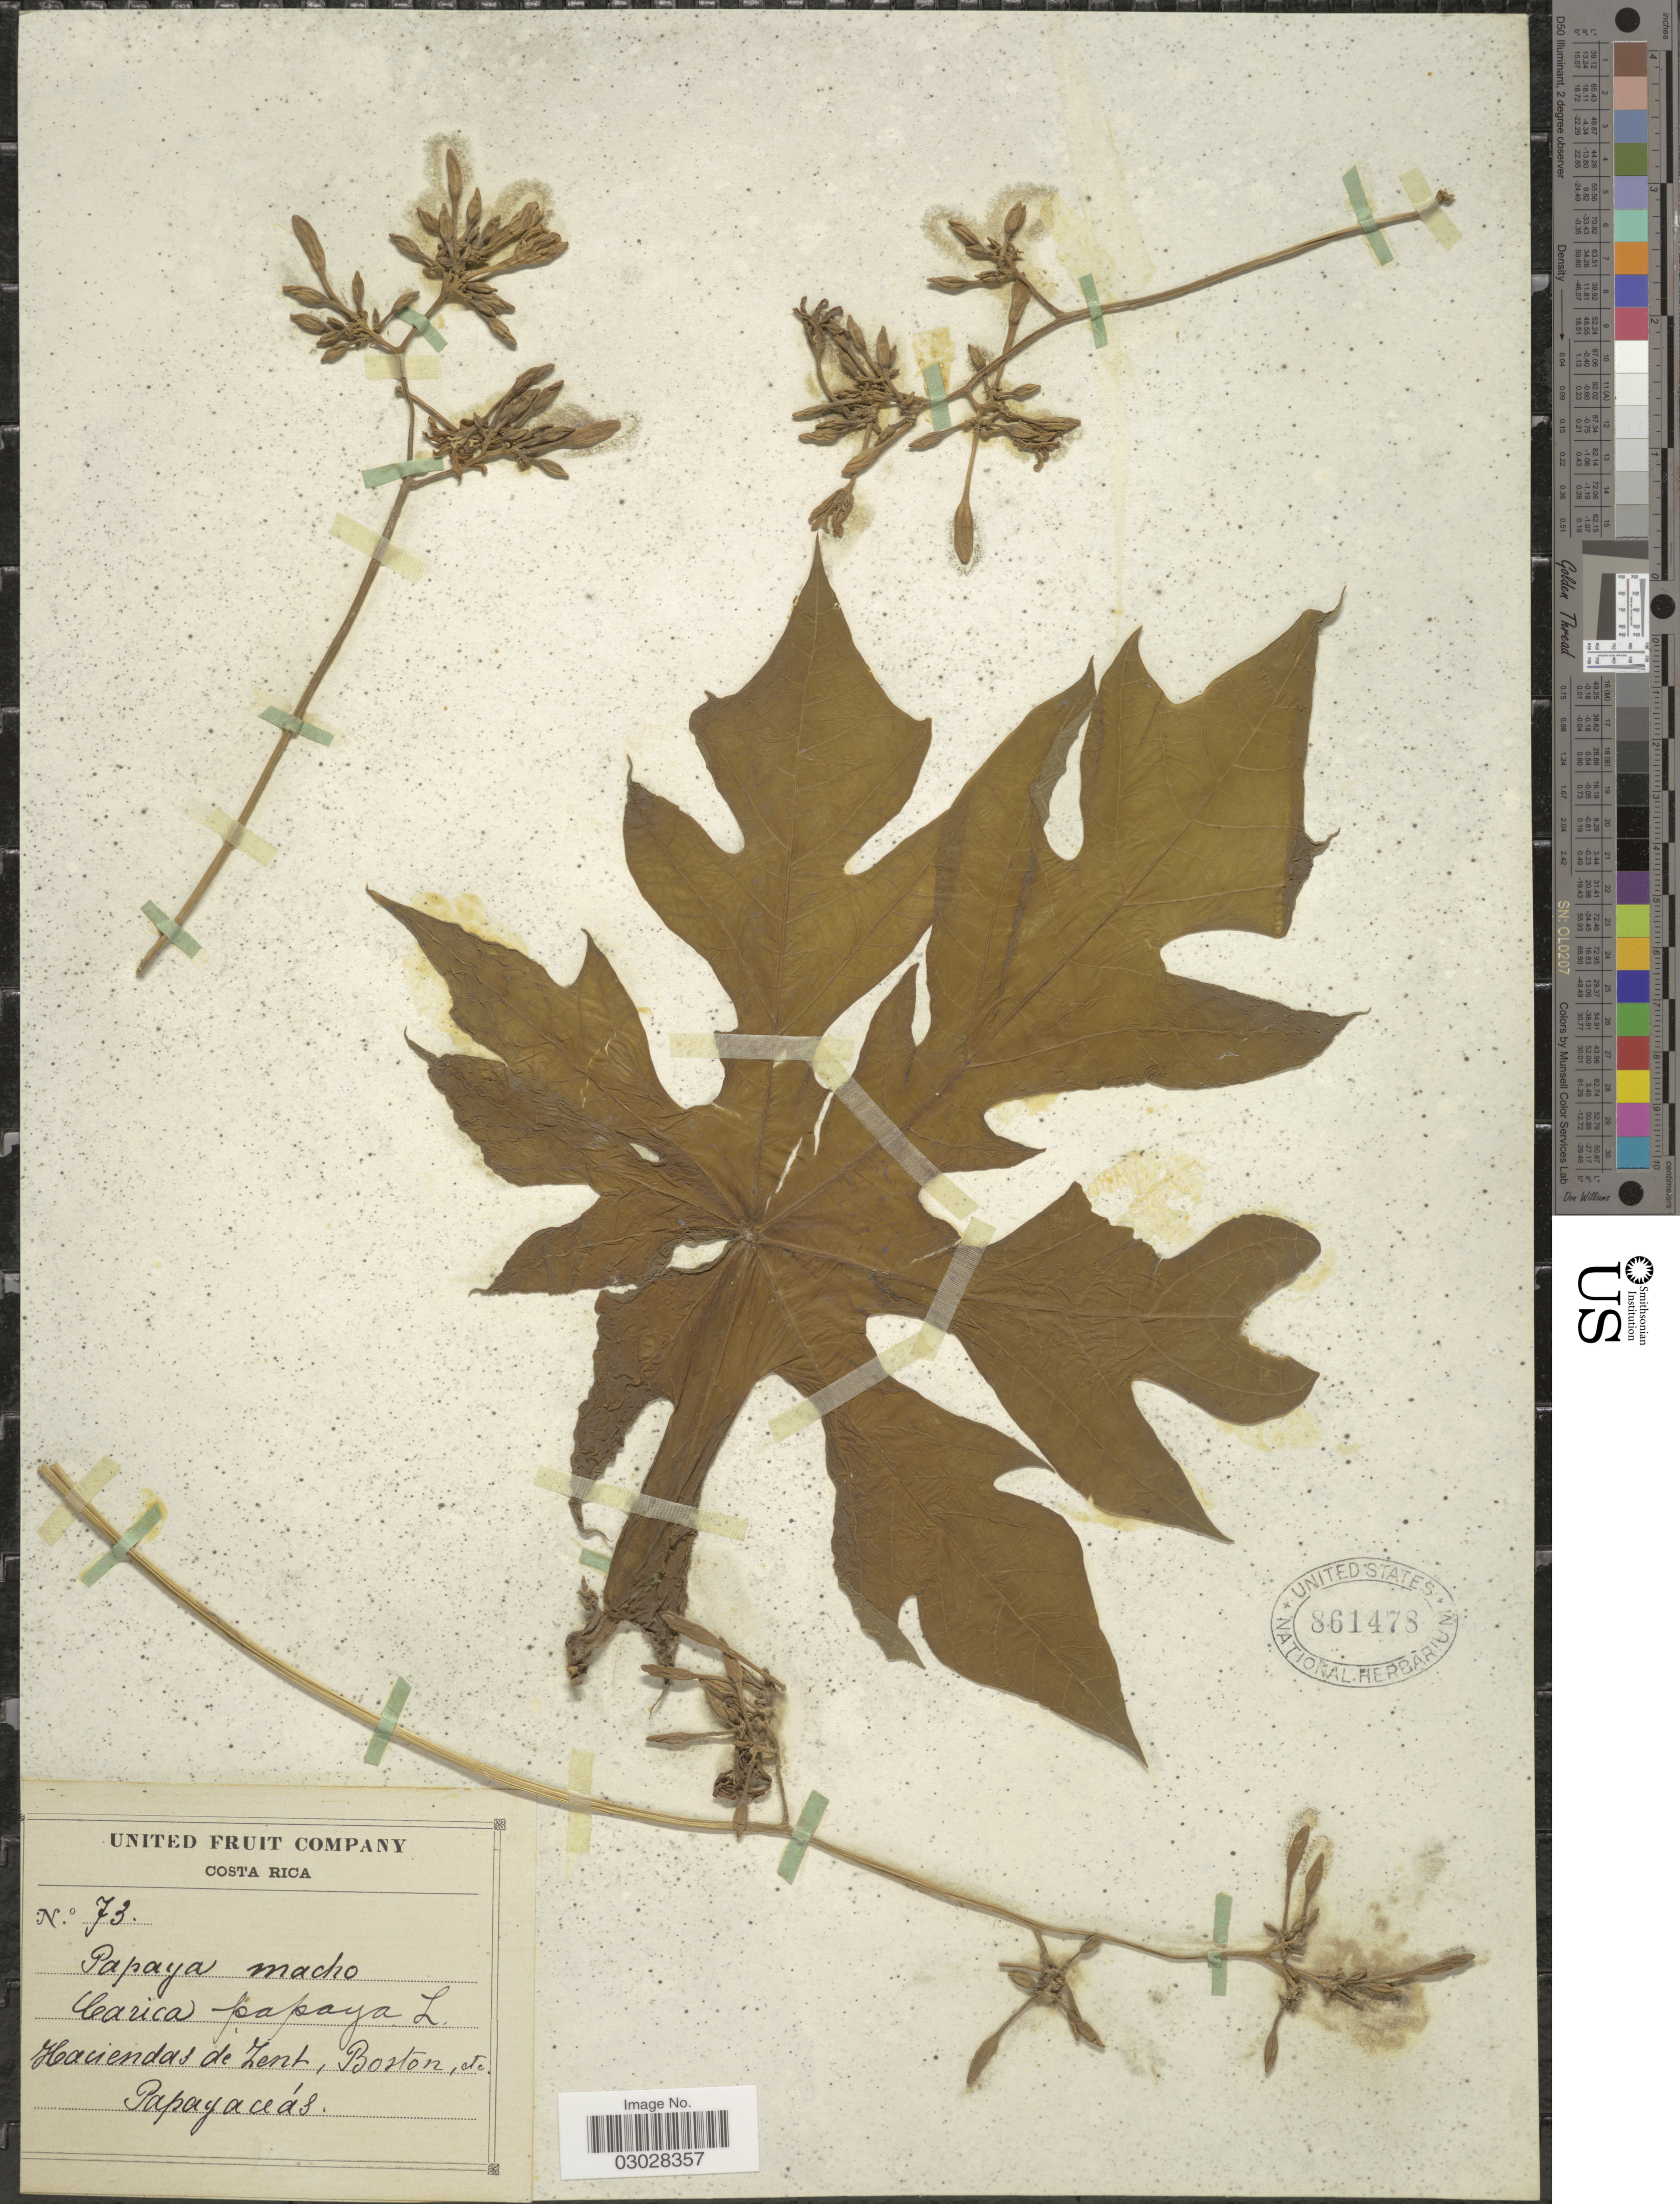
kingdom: Plantae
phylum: Tracheophyta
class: Magnoliopsida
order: Brassicales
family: Caricaceae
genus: Carica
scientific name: Carica papaya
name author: L.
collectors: United Fruit Company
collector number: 73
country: Costa Rica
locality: Haciendas de Zent, Boston, etc.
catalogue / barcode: US 861478